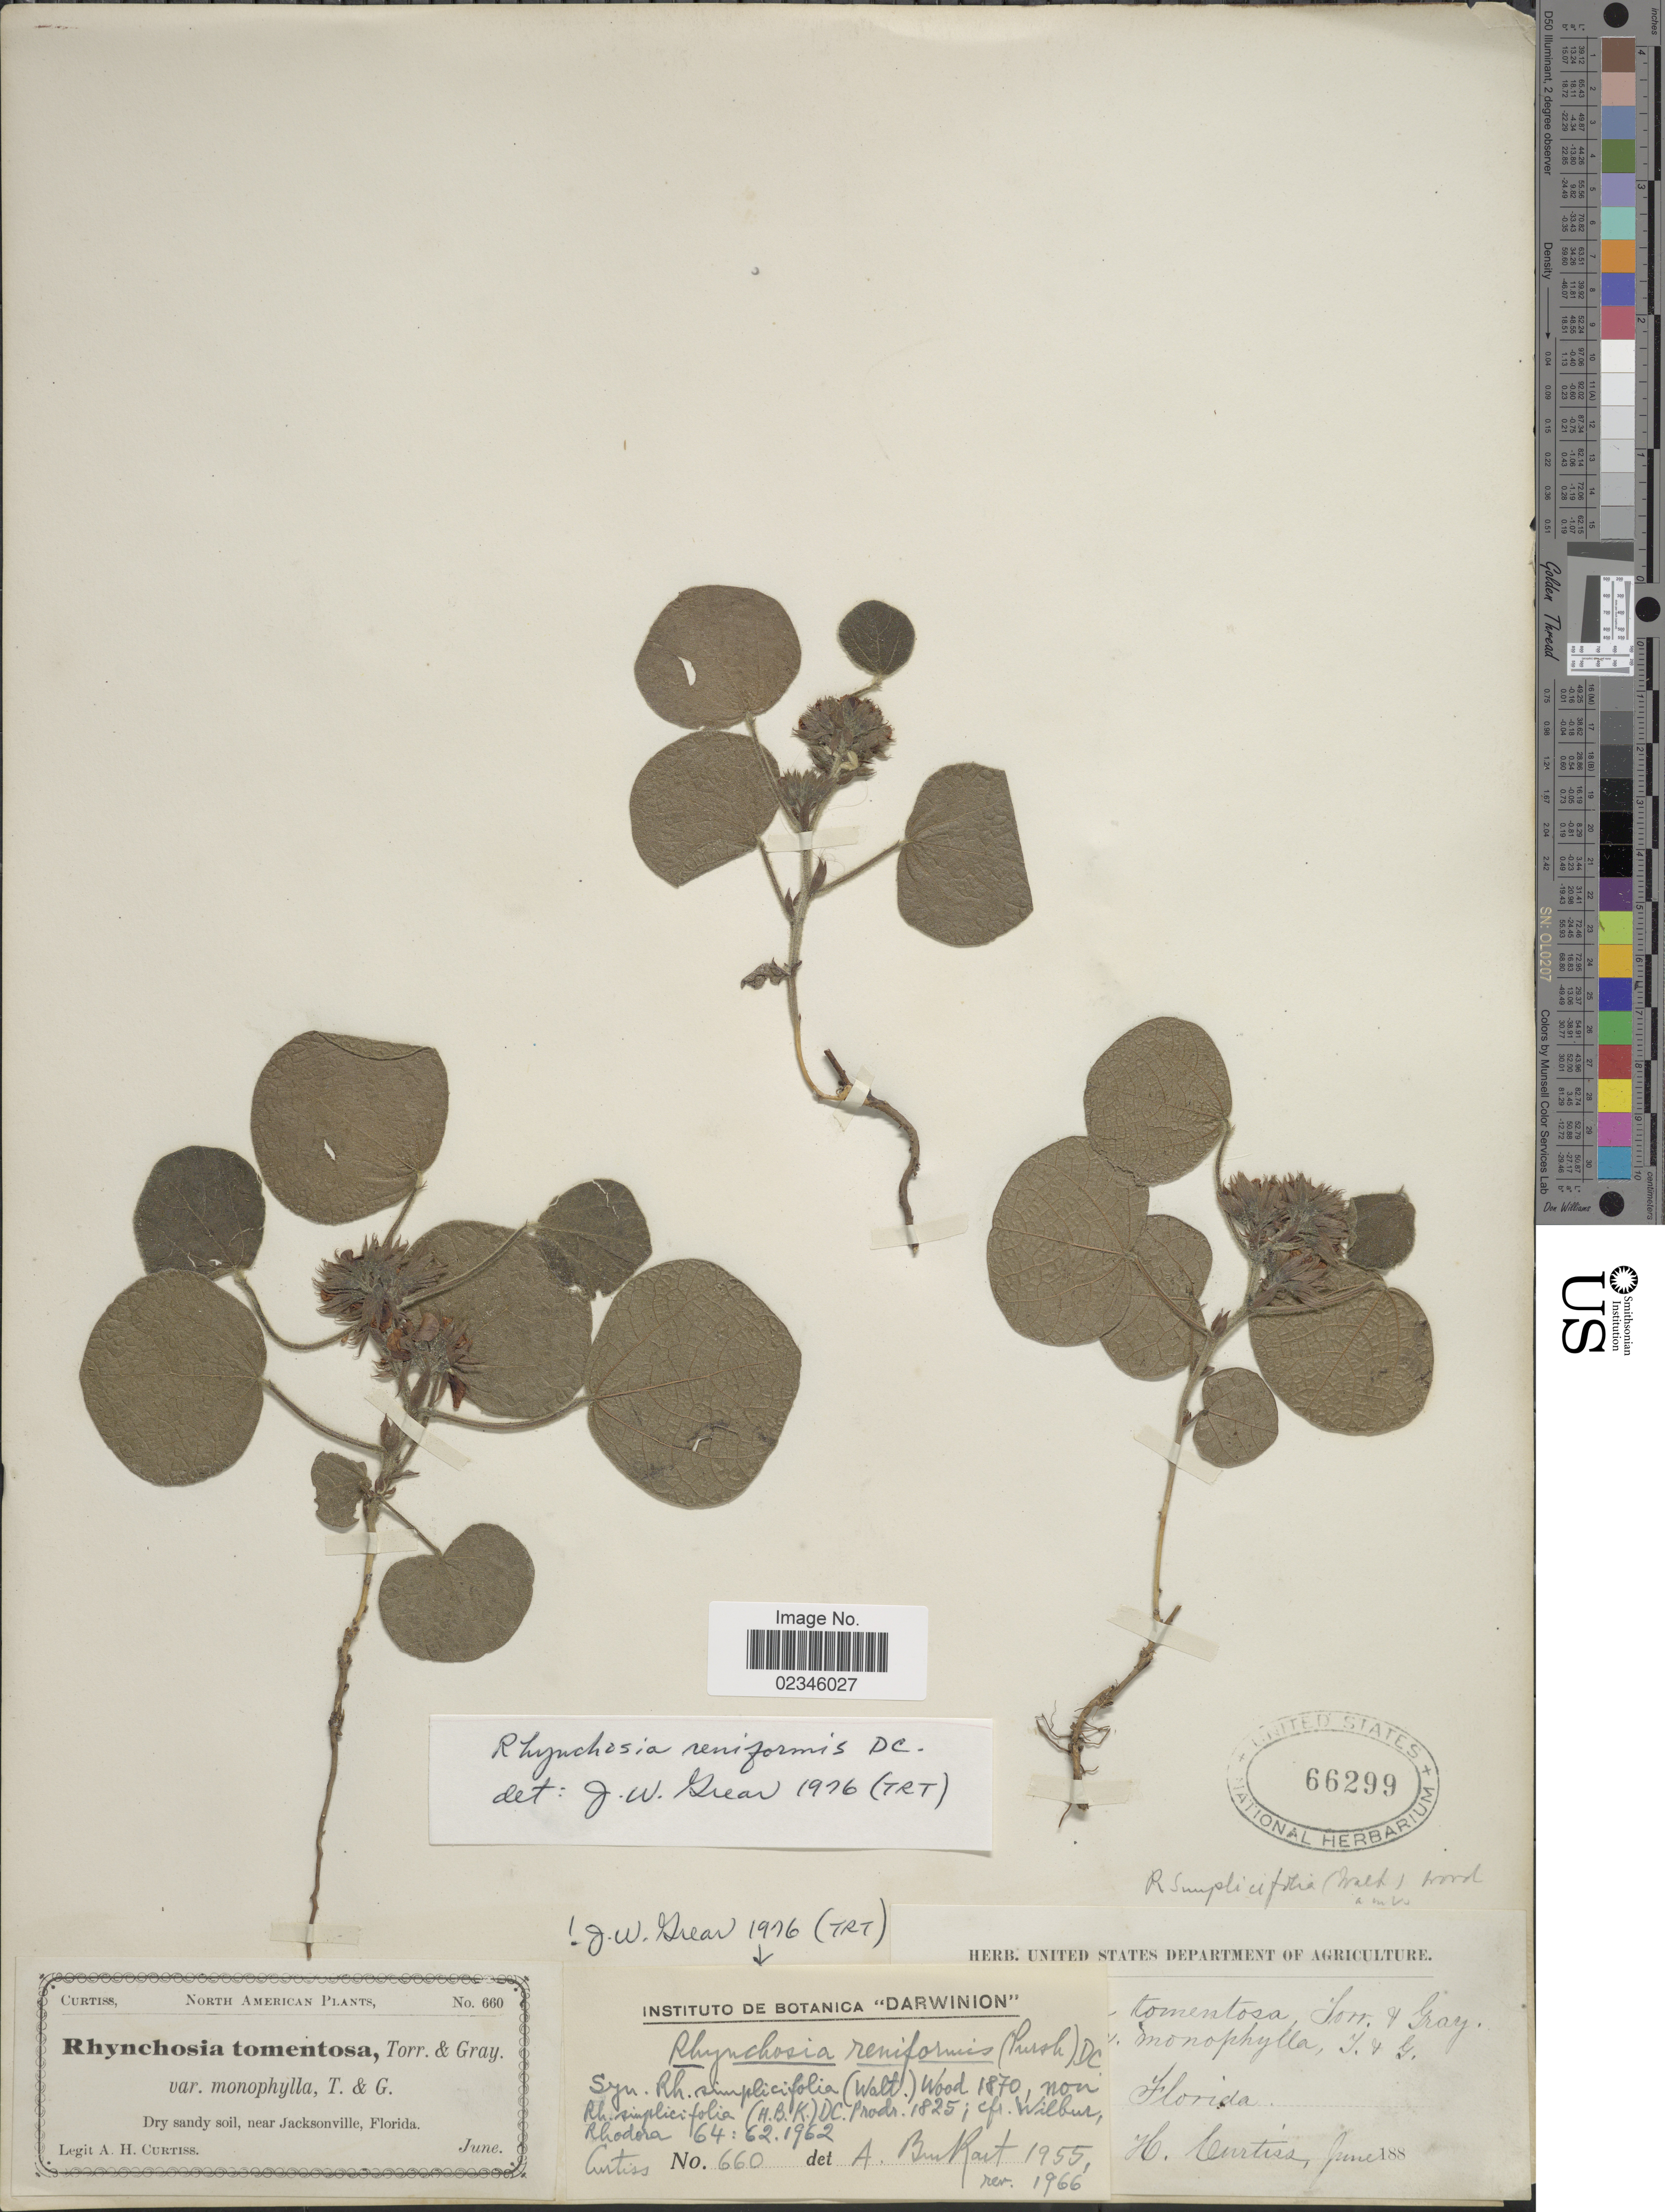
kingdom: Plantae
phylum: Tracheophyta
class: Magnoliopsida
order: Fabales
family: Fabaceae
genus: Rhynchosia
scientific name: Rhynchosia reniformis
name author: DC.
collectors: A. H. Curtiss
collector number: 660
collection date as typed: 188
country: United States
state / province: Florida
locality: Drys andy soil, near Jacksonville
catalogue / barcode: US 66299